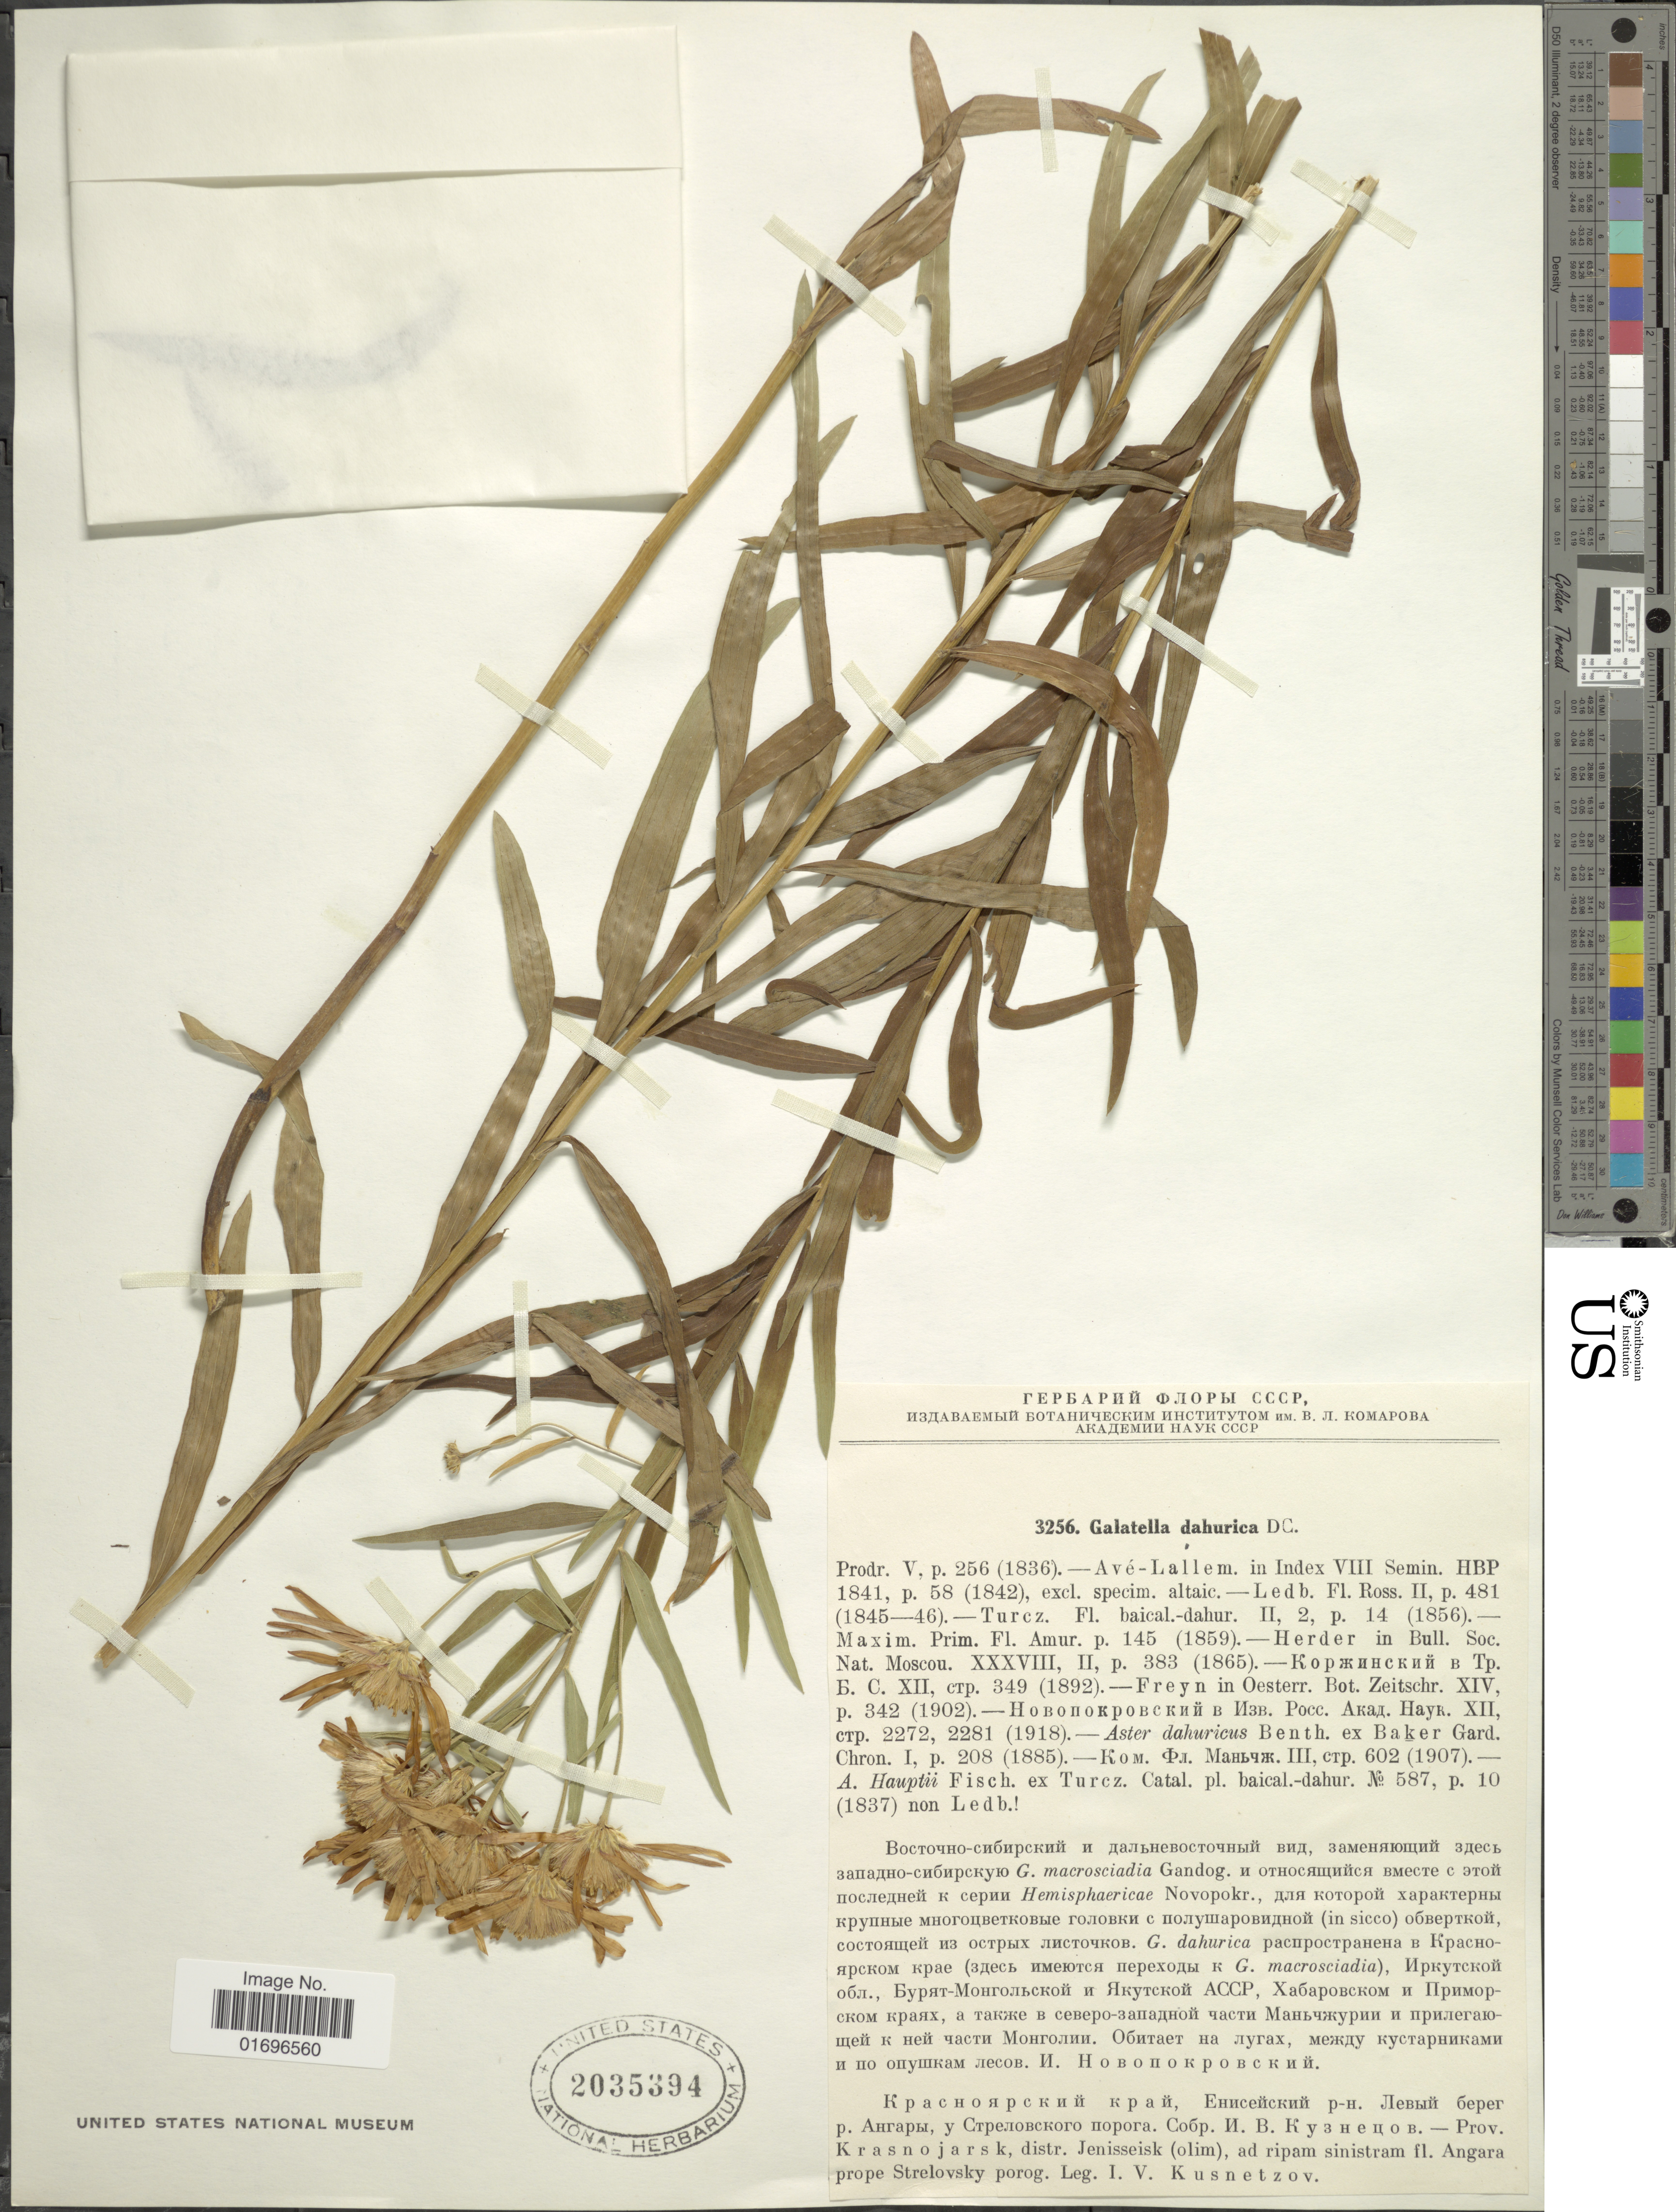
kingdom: Plantae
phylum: Tracheophyta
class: Magnoliopsida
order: Asterales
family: Asteraceae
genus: Aster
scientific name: Aster dahuricus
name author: (DC.) Benth. ex Baker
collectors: N. Kusnetzov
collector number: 3256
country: Russian Federation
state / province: Krasnoyarsk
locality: Prov. Krasnojarsk, distr. Jenisseisk (olim), ad ripam sinistram fl. Angara prope Strelovsky porog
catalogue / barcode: US 2035394